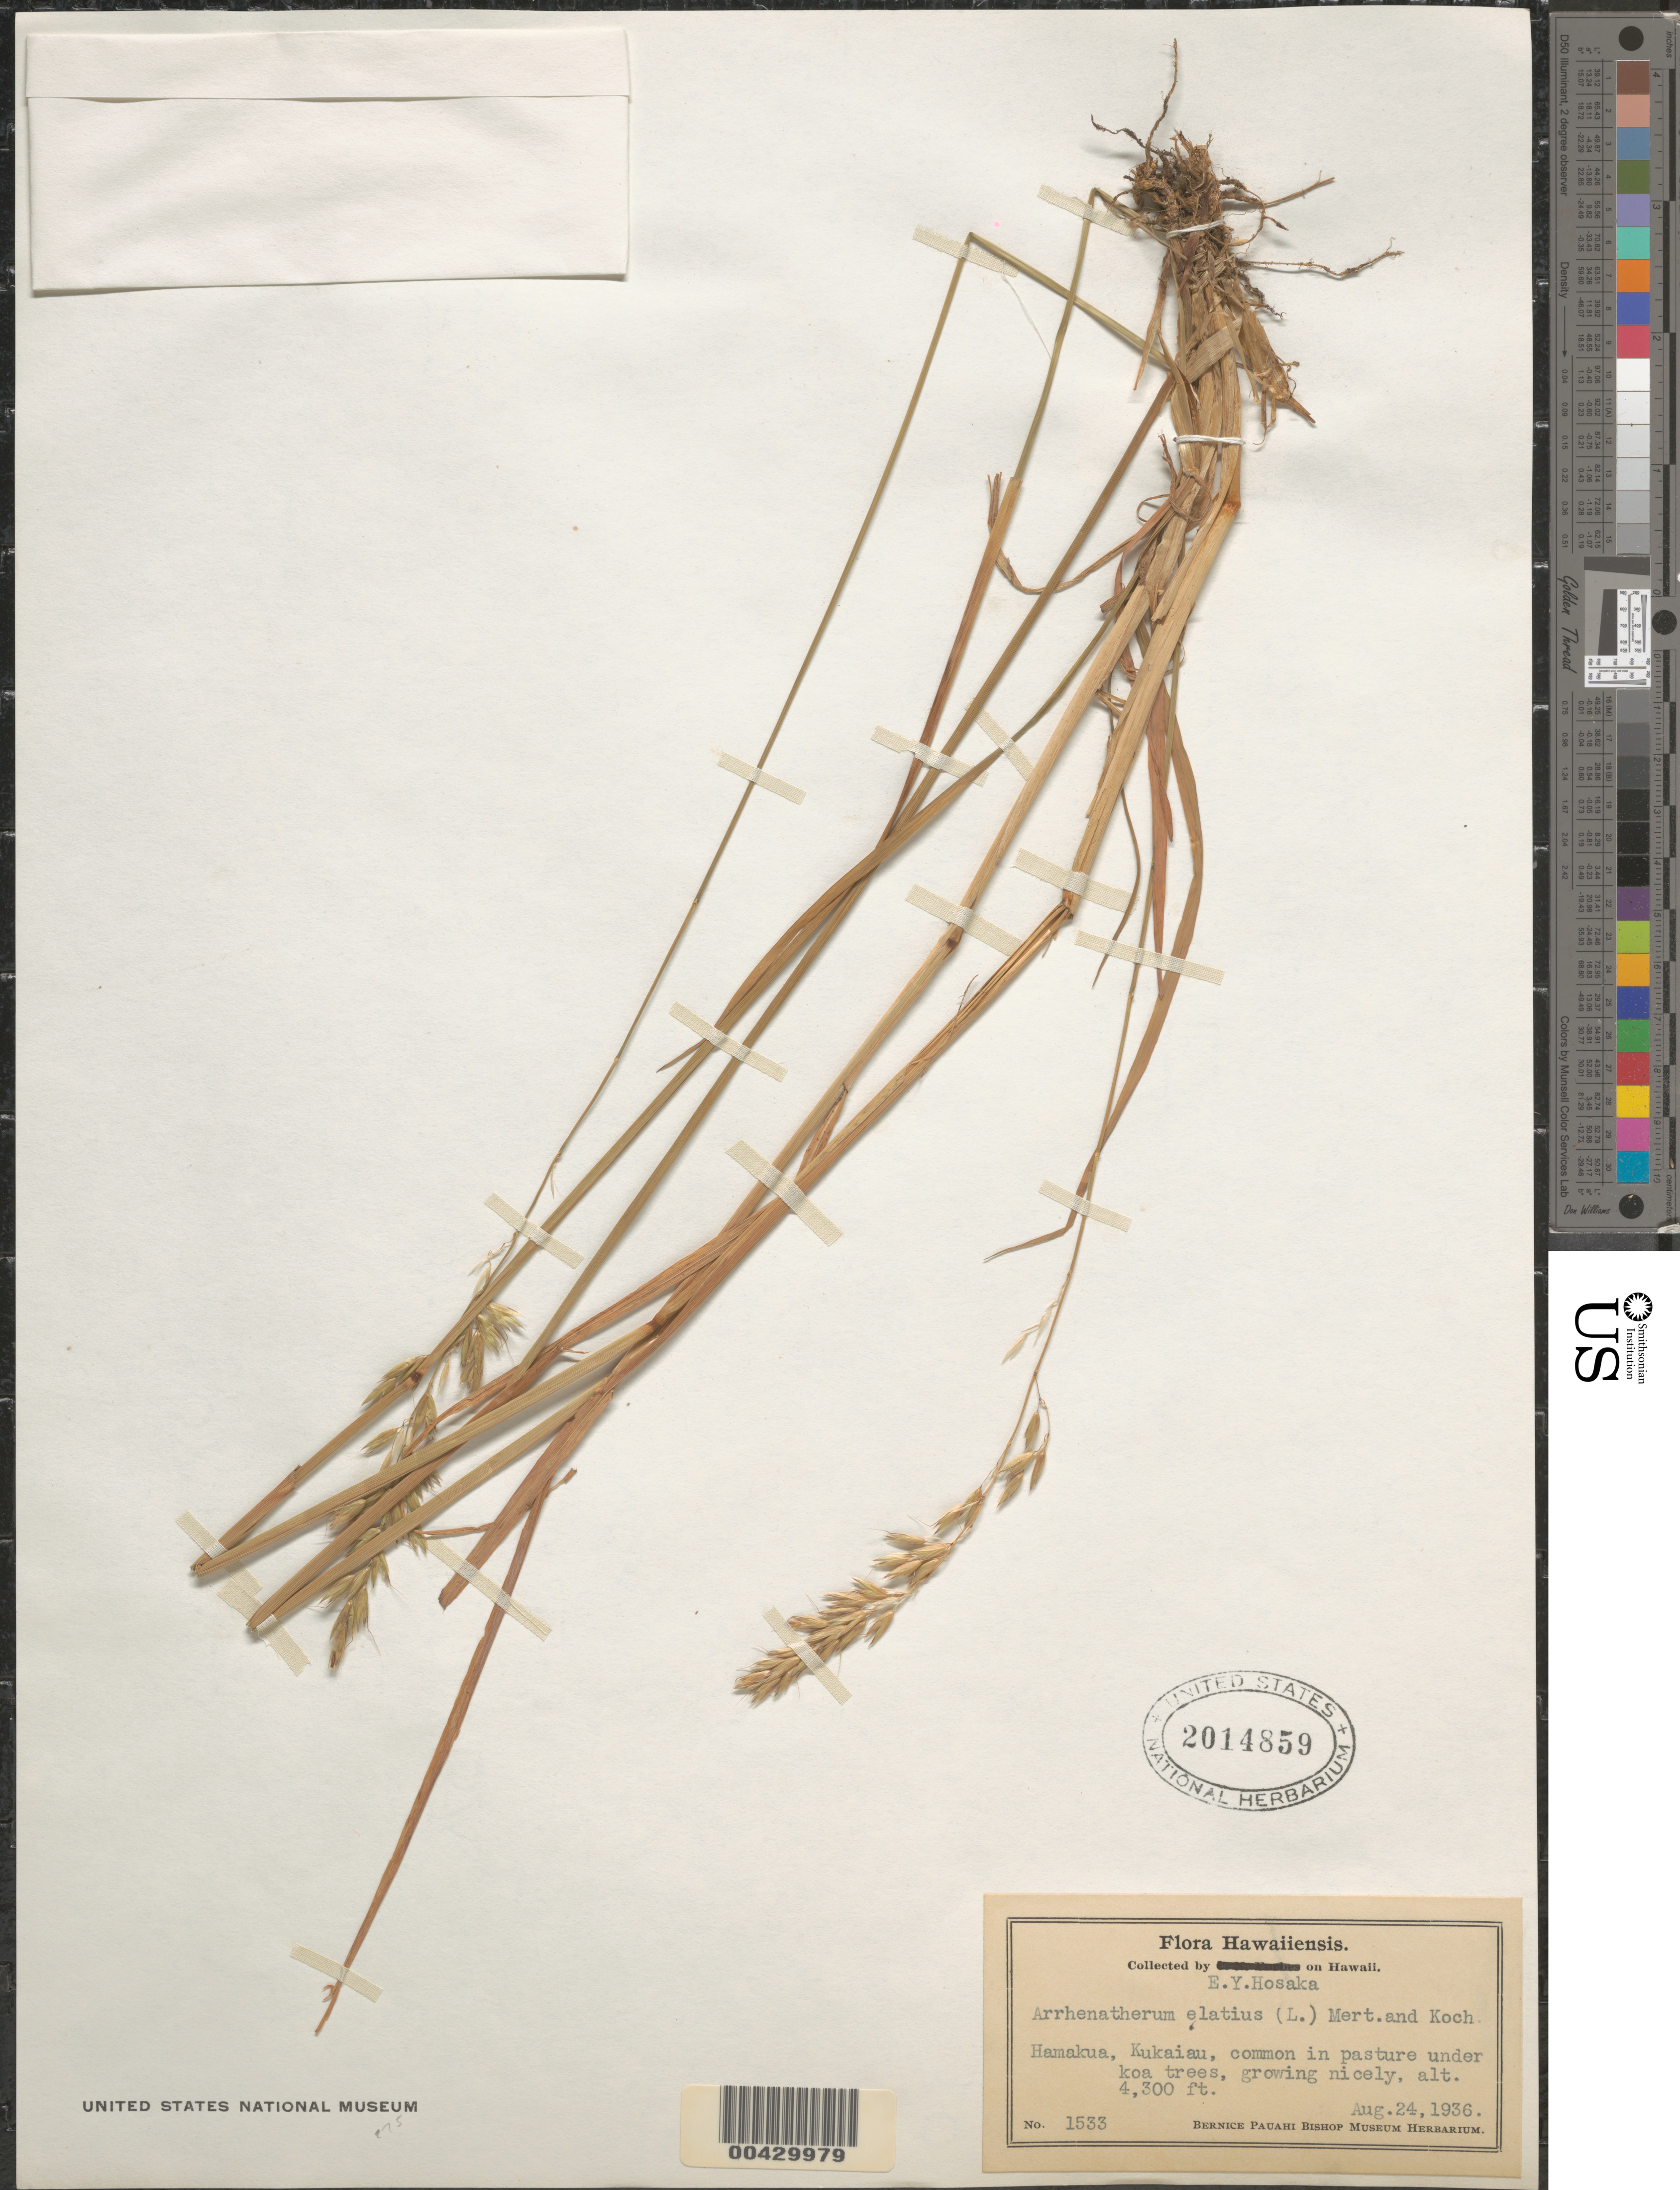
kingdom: Plantae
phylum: Tracheophyta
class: Liliopsida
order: Poales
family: Poaceae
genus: Arrhenatherum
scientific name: Arrhenatherum elatius subsp. elatius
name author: (L.) P. Beauv. ex J. Presl & C. Presl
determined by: Faccenda, K.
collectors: E. Y. Hosaka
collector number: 1533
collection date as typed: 24 Aug 1936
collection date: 1936-08-24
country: United States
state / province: Hawaii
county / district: Hawaii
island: Hawaii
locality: Hamakua, Kukaiau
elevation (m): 1311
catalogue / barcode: US 2014859